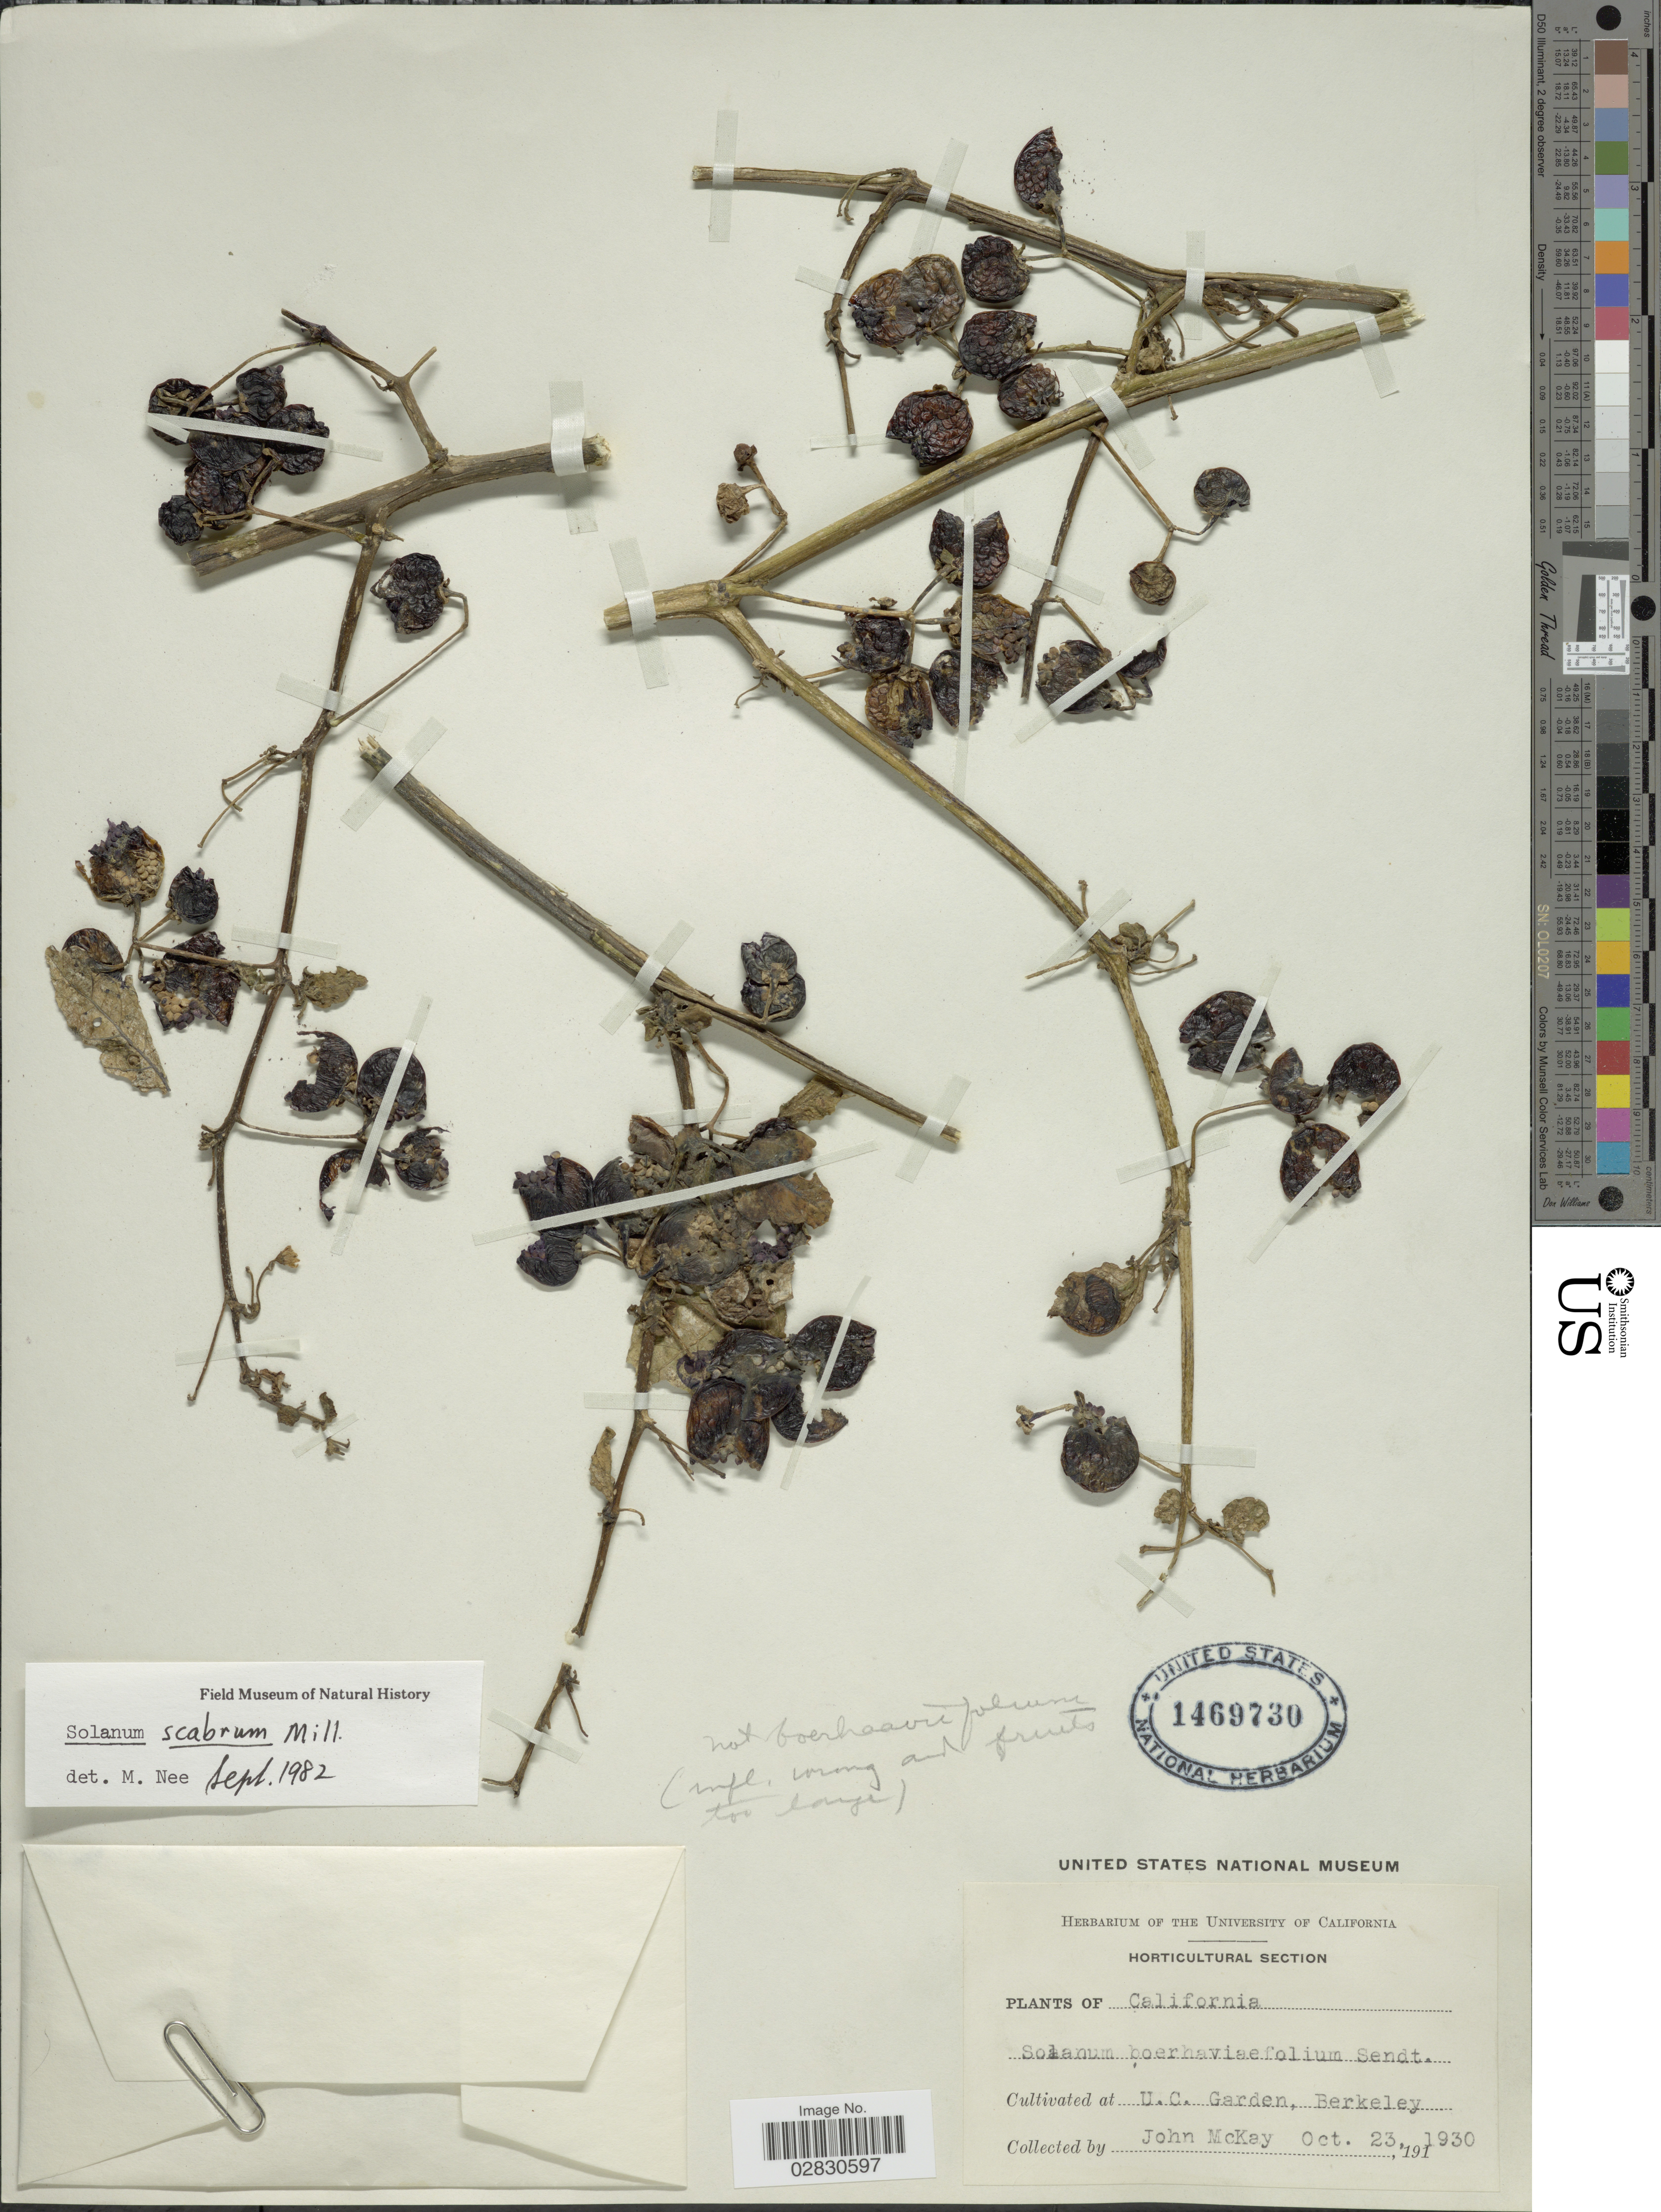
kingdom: Plantae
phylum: Tracheophyta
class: Magnoliopsida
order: Solanales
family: Solanaceae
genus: Solanum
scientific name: Solanum scabrum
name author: Mill.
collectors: J. McKay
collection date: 1930-10-23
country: United States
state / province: California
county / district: Alameda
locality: U.C. Garden, Berkeley.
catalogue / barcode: US 1469730